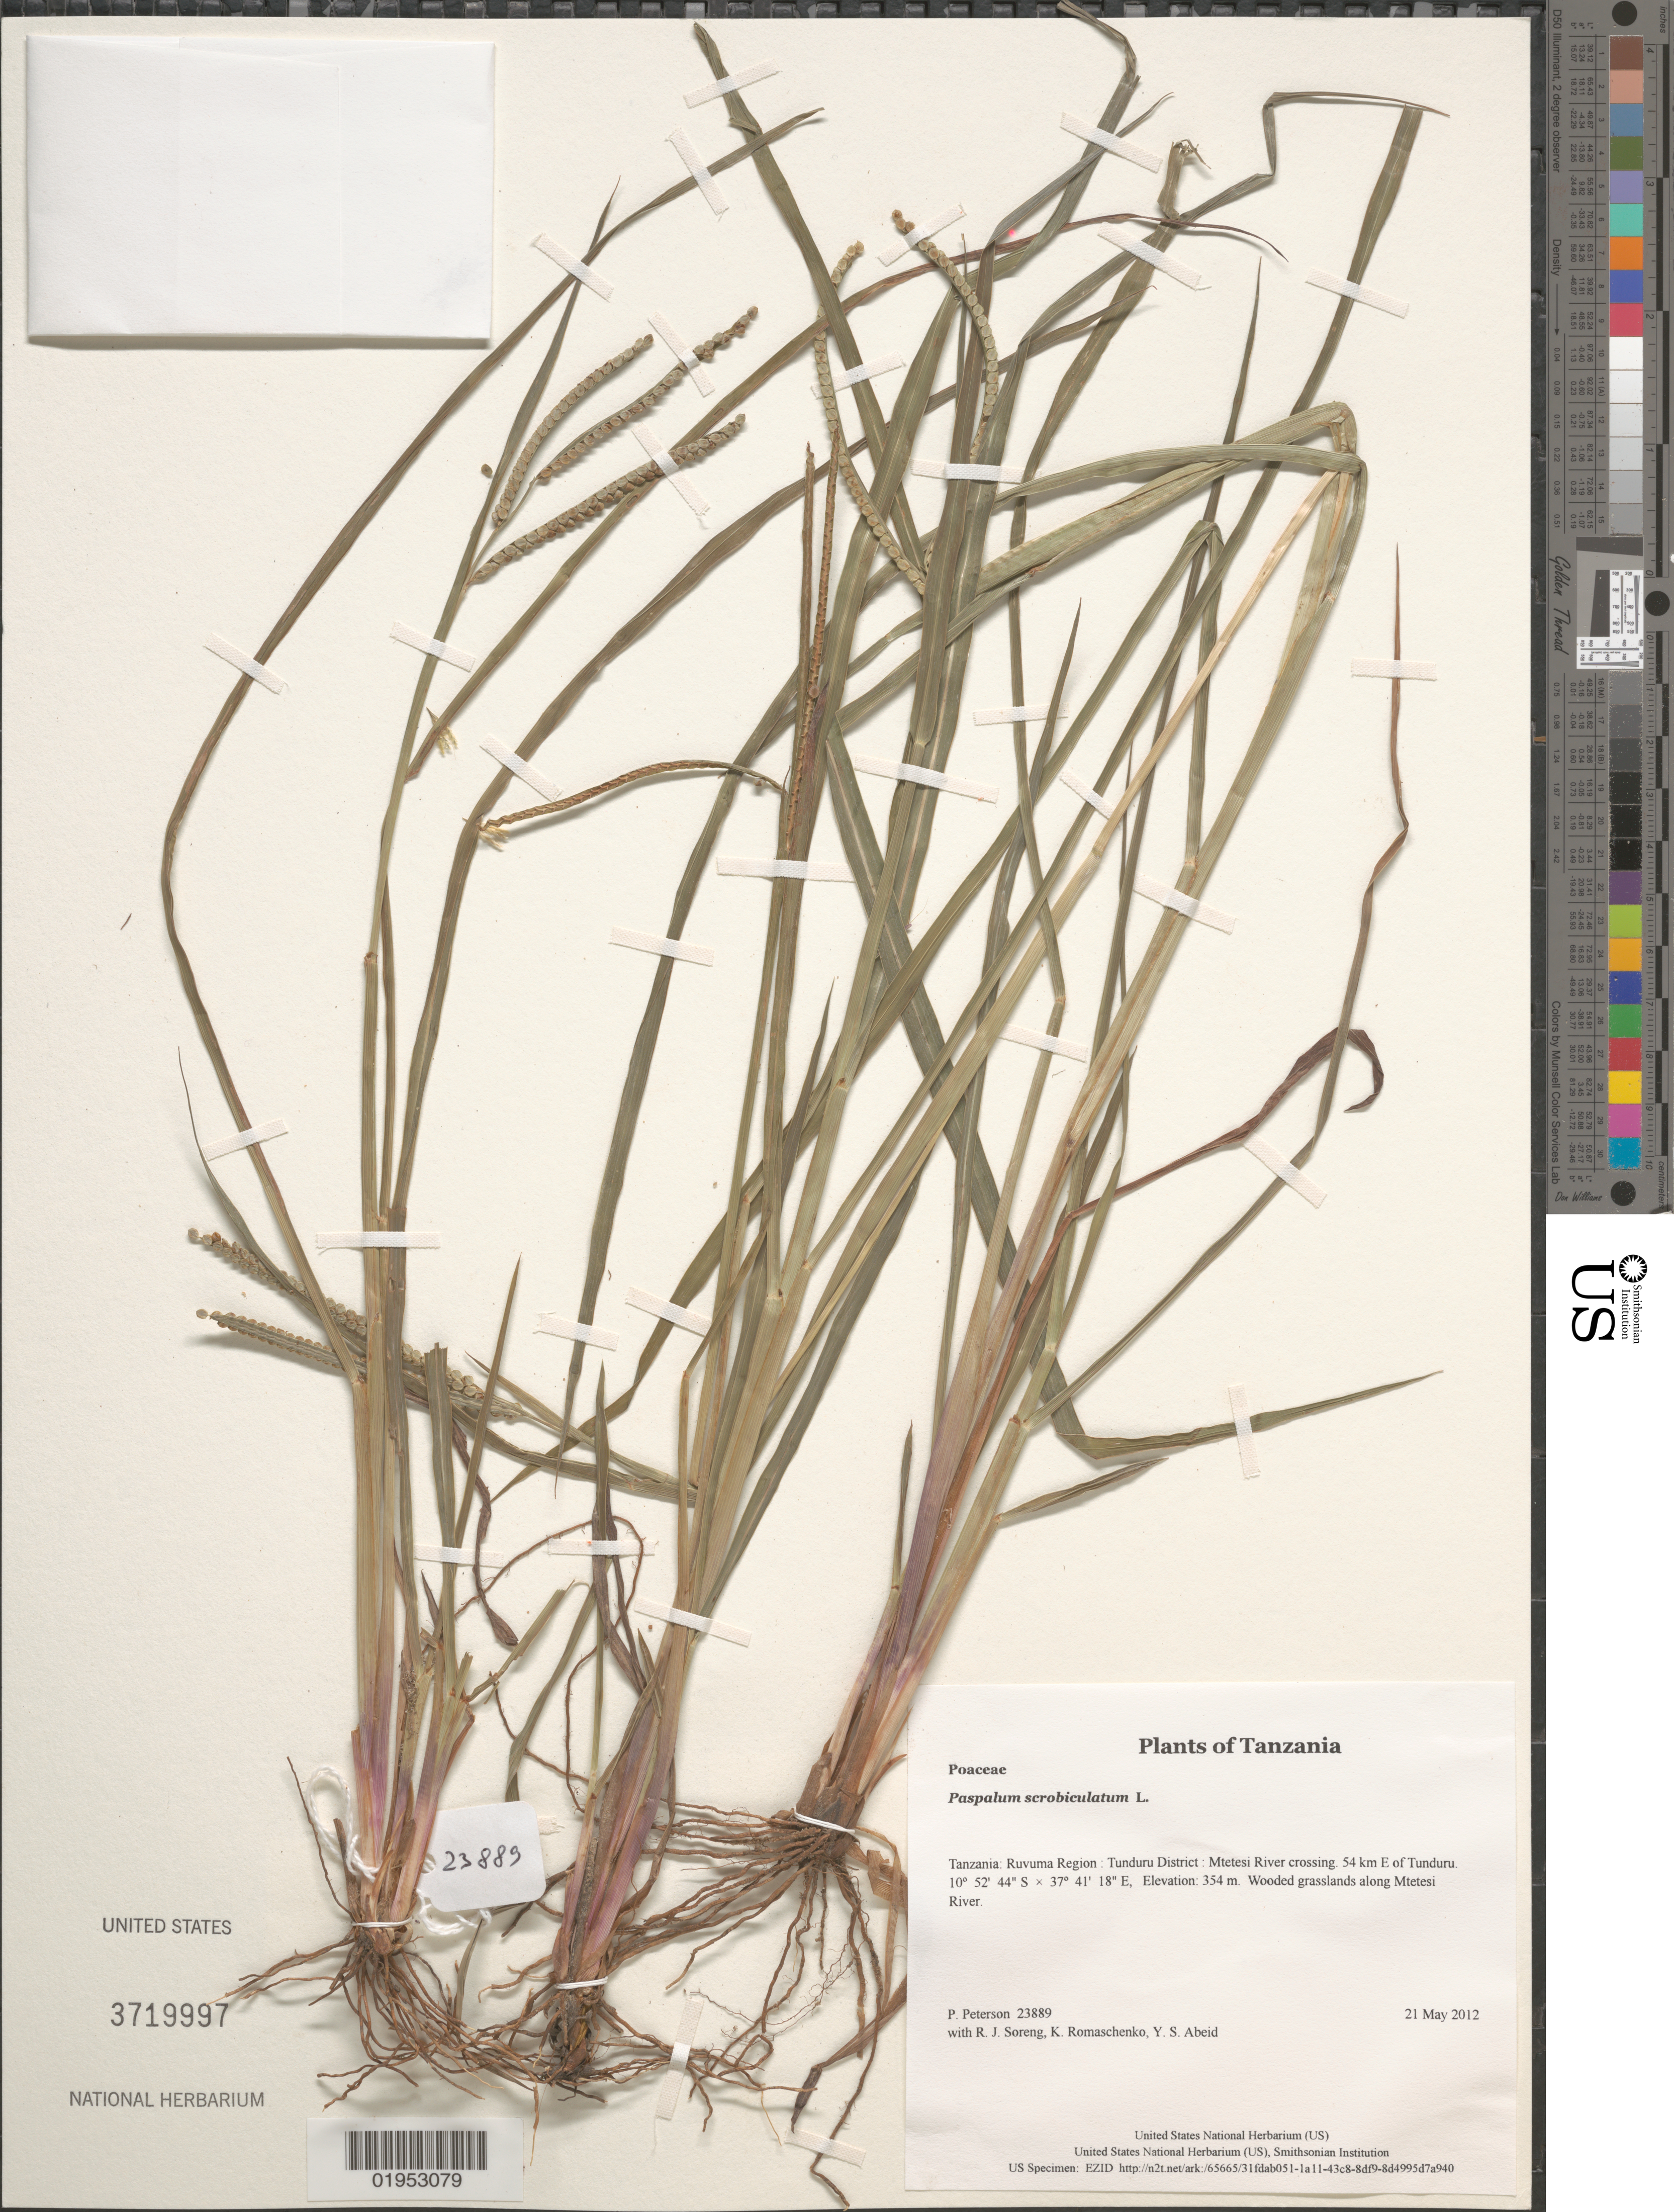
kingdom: Plantae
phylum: Tracheophyta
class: Liliopsida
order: Poales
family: Poaceae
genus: Paspalum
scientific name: Paspalum scrobiculatum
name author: L.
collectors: P. M. Peterson, R. J. Soreng, K. Romaschenko & Y. Abeid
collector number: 23889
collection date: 2012-05-21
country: Tanzania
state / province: Ruvuma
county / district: Tunduru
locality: Mtetesi River crossing. 54 km E of Tunduru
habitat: Wooded grasslands along Mtetesi River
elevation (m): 354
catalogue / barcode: US 3719997